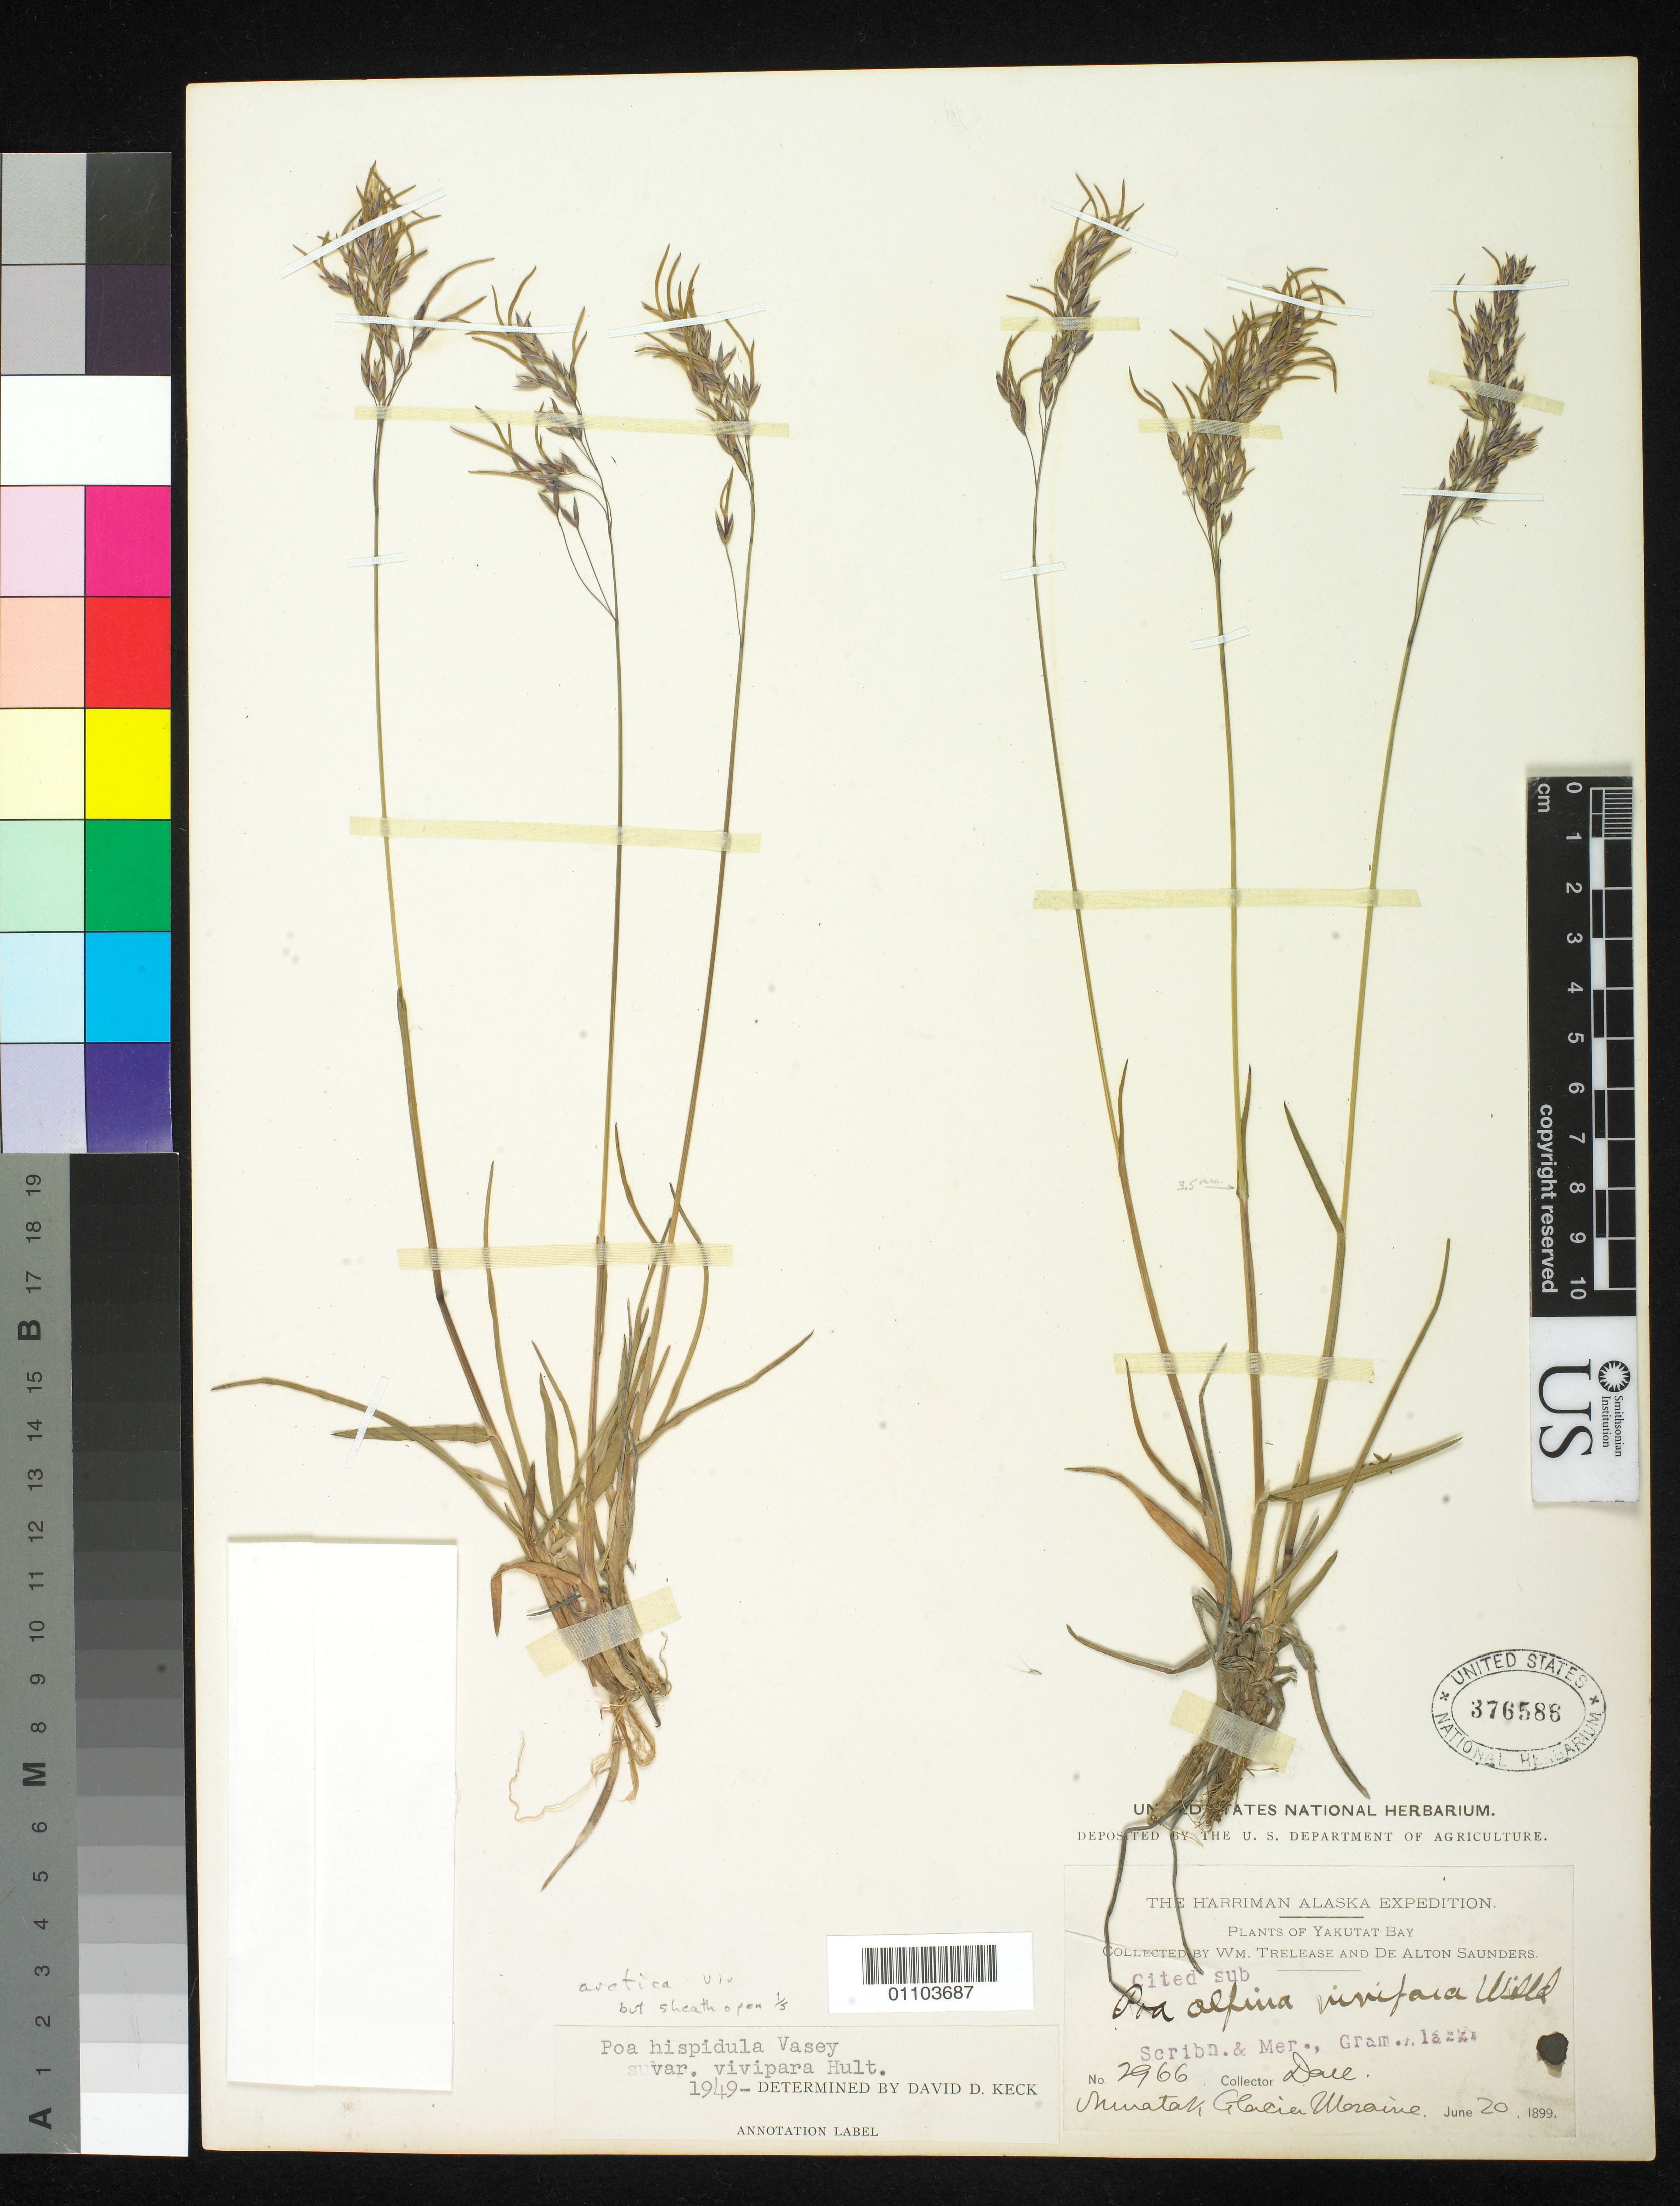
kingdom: Plantae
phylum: Tracheophyta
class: Liliopsida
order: Poales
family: Poaceae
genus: Poa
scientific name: Poa alpina subsp. vivipara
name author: (L.) Arcang.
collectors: W. Trelease & D. Saunders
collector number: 2966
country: United States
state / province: Alaska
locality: Ninatak Glacier Meraine, Yakutat Bay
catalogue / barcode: US 376586